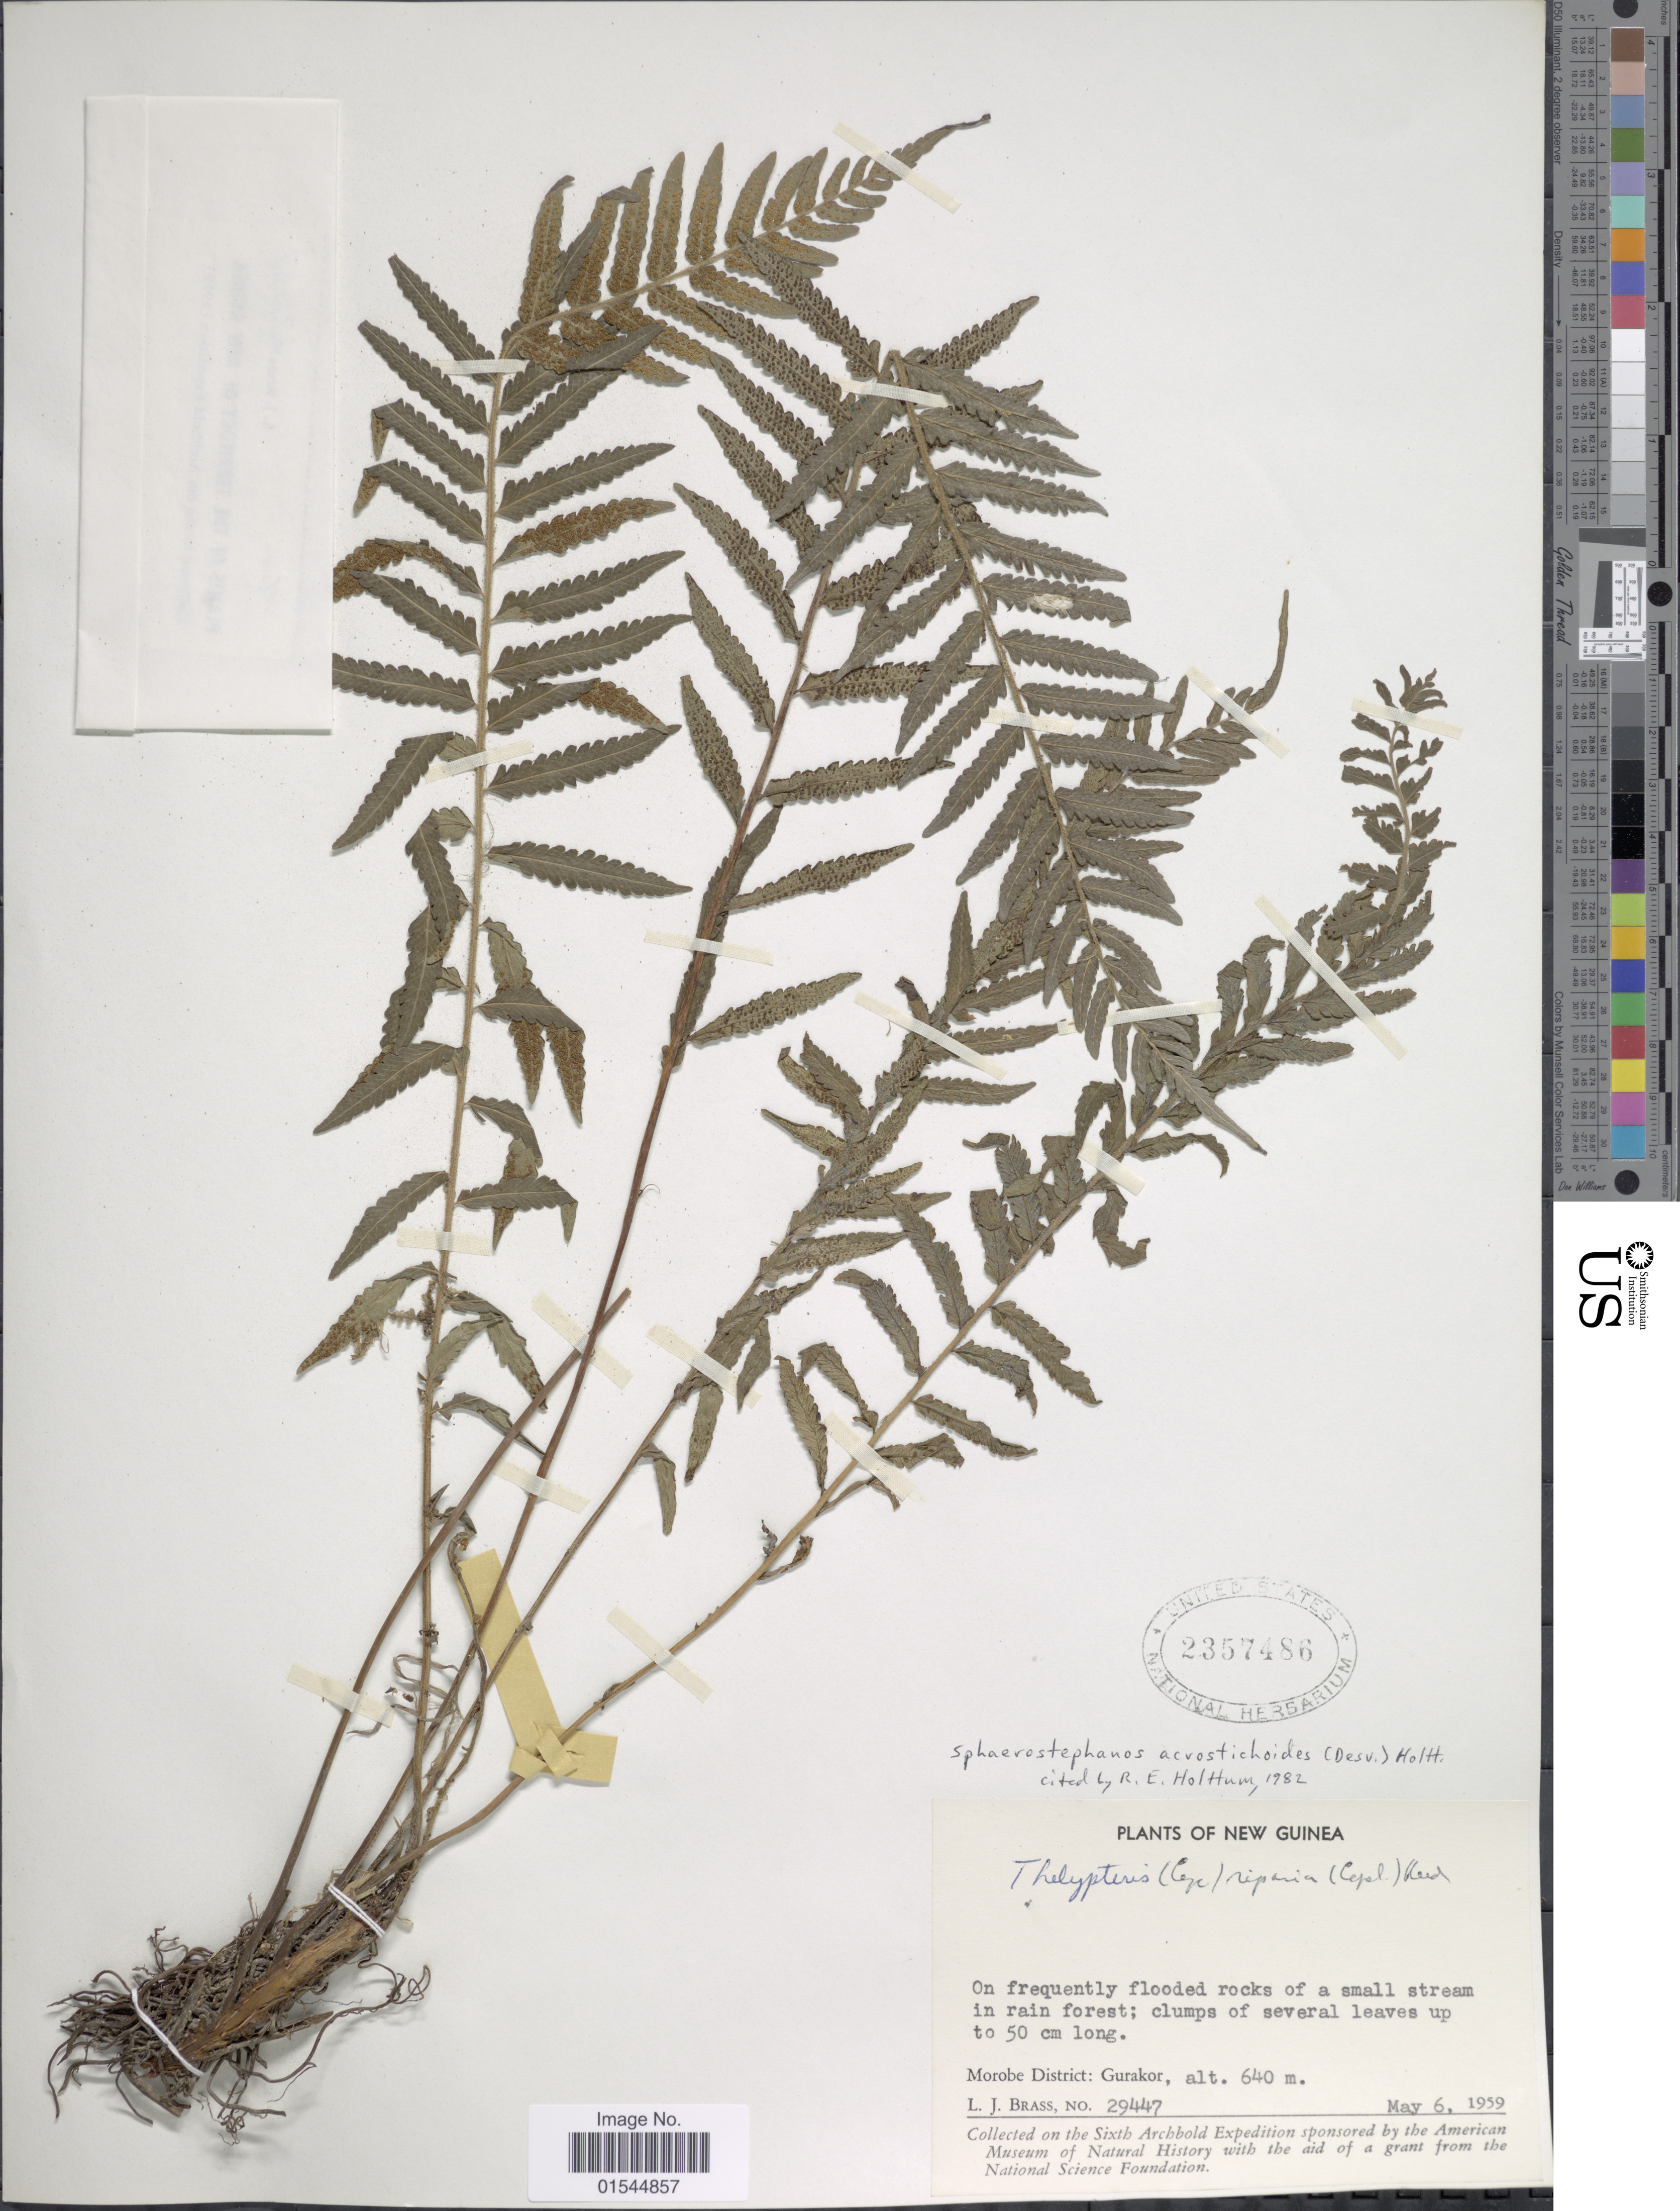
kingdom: Plantae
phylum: Tracheophyta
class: Polypodiopsida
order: Polypodiales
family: Thelypteridaceae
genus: Sphaerostephanos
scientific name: Sphaerostephanos acrostichoides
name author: (Desv.) Holttum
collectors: L. J. Brass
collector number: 39447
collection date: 1959-05-06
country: Papua New Guinea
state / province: Morobe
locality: New Guinea, Morobe District: Gurakor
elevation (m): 640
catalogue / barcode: US 2357486